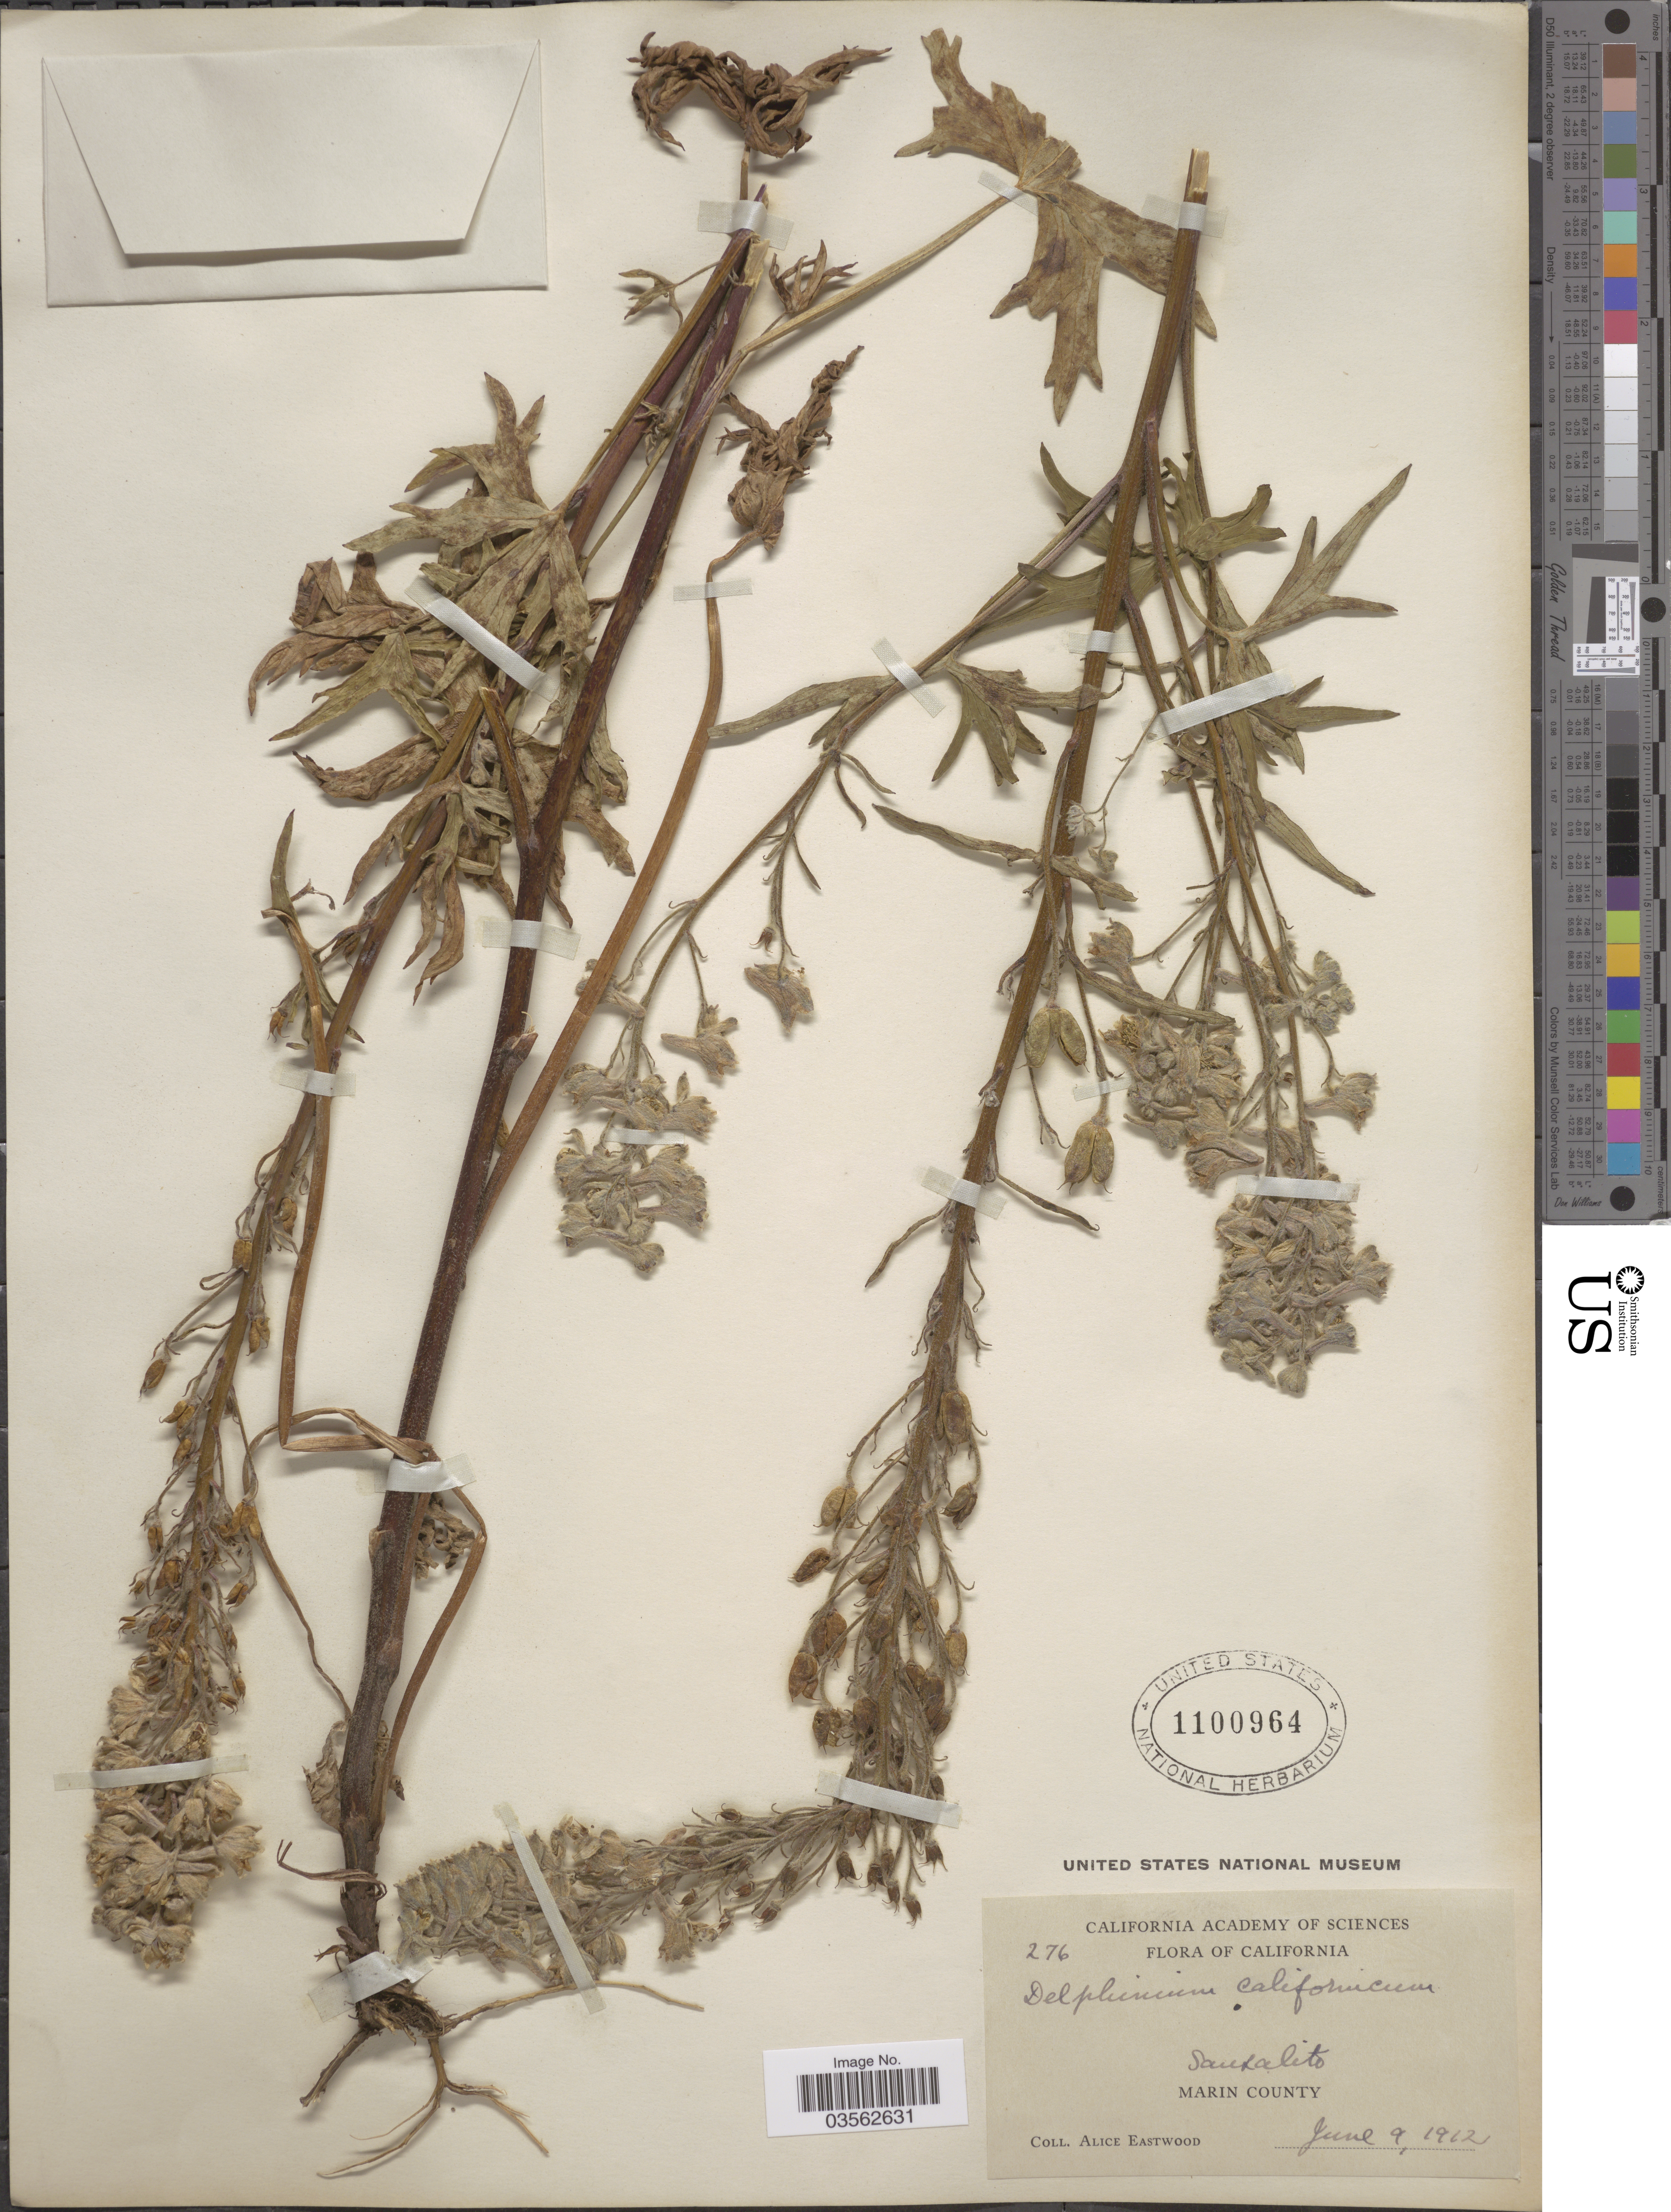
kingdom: Plantae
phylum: Tracheophyta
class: Magnoliopsida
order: Ranunculales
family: Ranunculaceae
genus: Delphinium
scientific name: Delphinium californicum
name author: Torr. & A. Gray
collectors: A. Eastwood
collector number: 276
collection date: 1912-06-09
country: United States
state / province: California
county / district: Marin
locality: Sausalito. Marin County.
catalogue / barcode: US 1100964